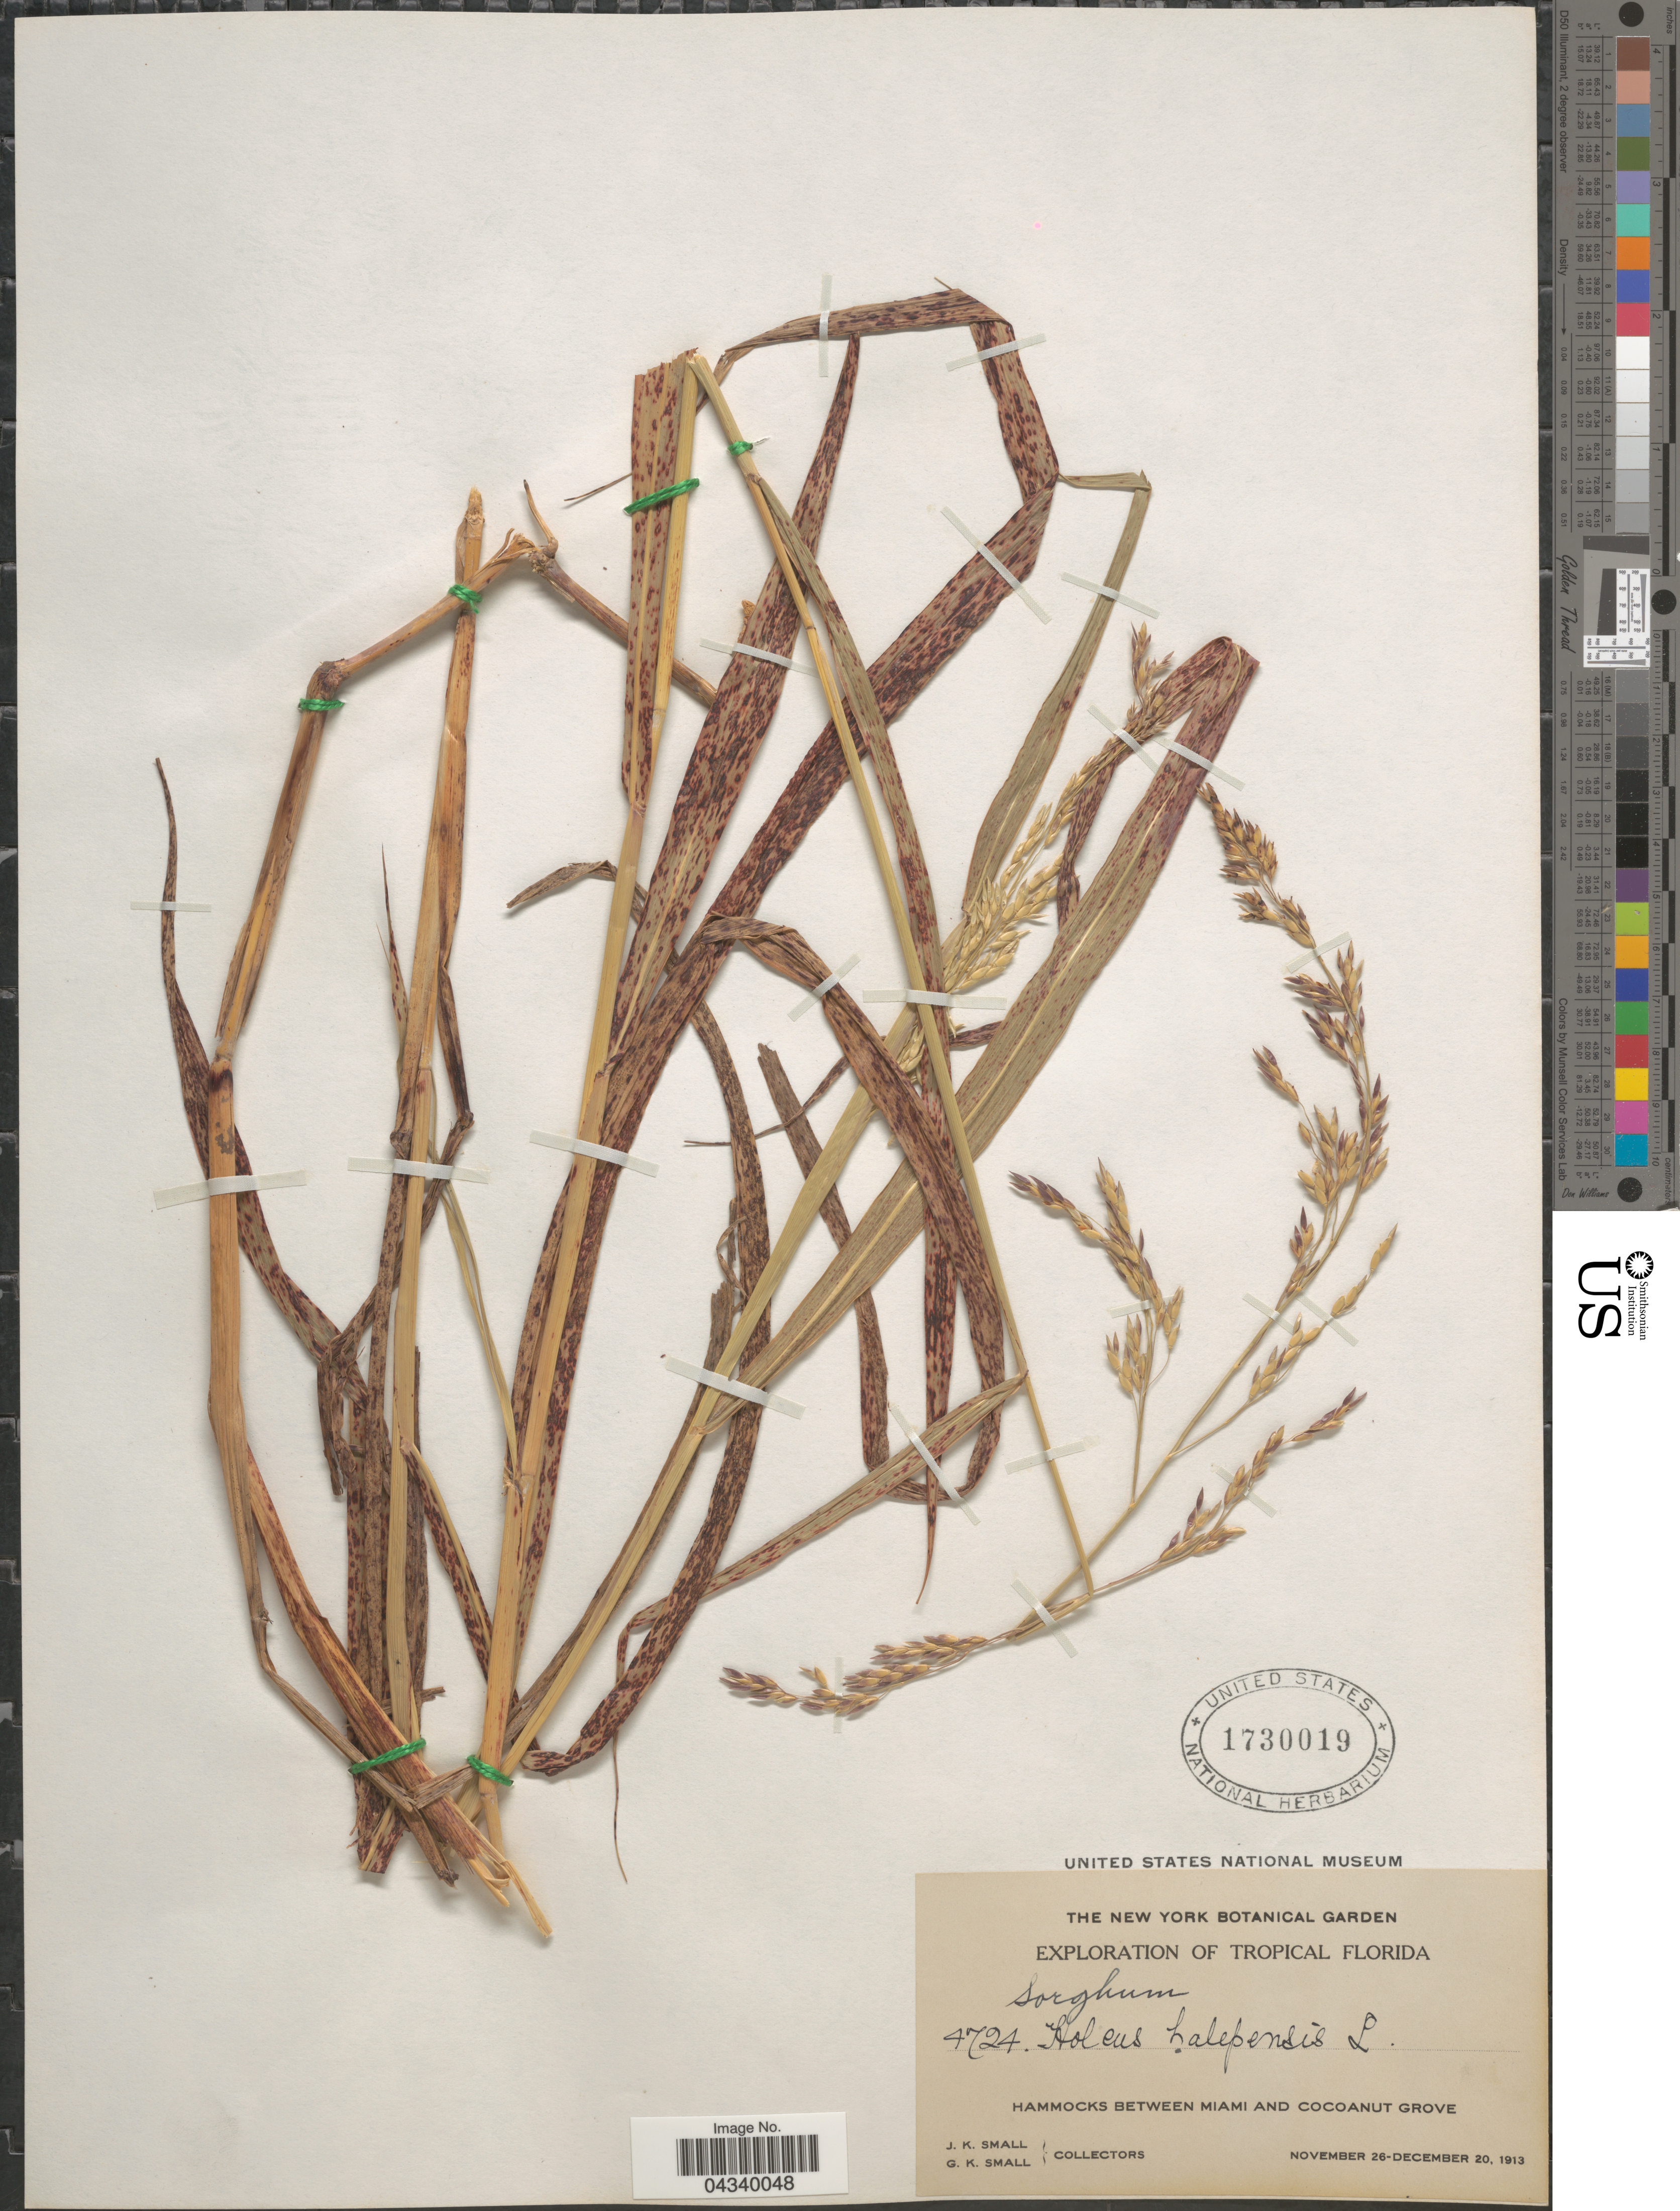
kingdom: Plantae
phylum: Tracheophyta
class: Liliopsida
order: Poales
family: Poaceae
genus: Sorghum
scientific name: Sorghum halepense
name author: (L.) Pers.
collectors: J. K. Small & G. K. Small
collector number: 4724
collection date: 1913-11-26/1913-12-20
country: United States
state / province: Florida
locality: Exploration of Tropical Florida. Hammocks between Miami and Cocoanut Grove.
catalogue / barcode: US 1730019